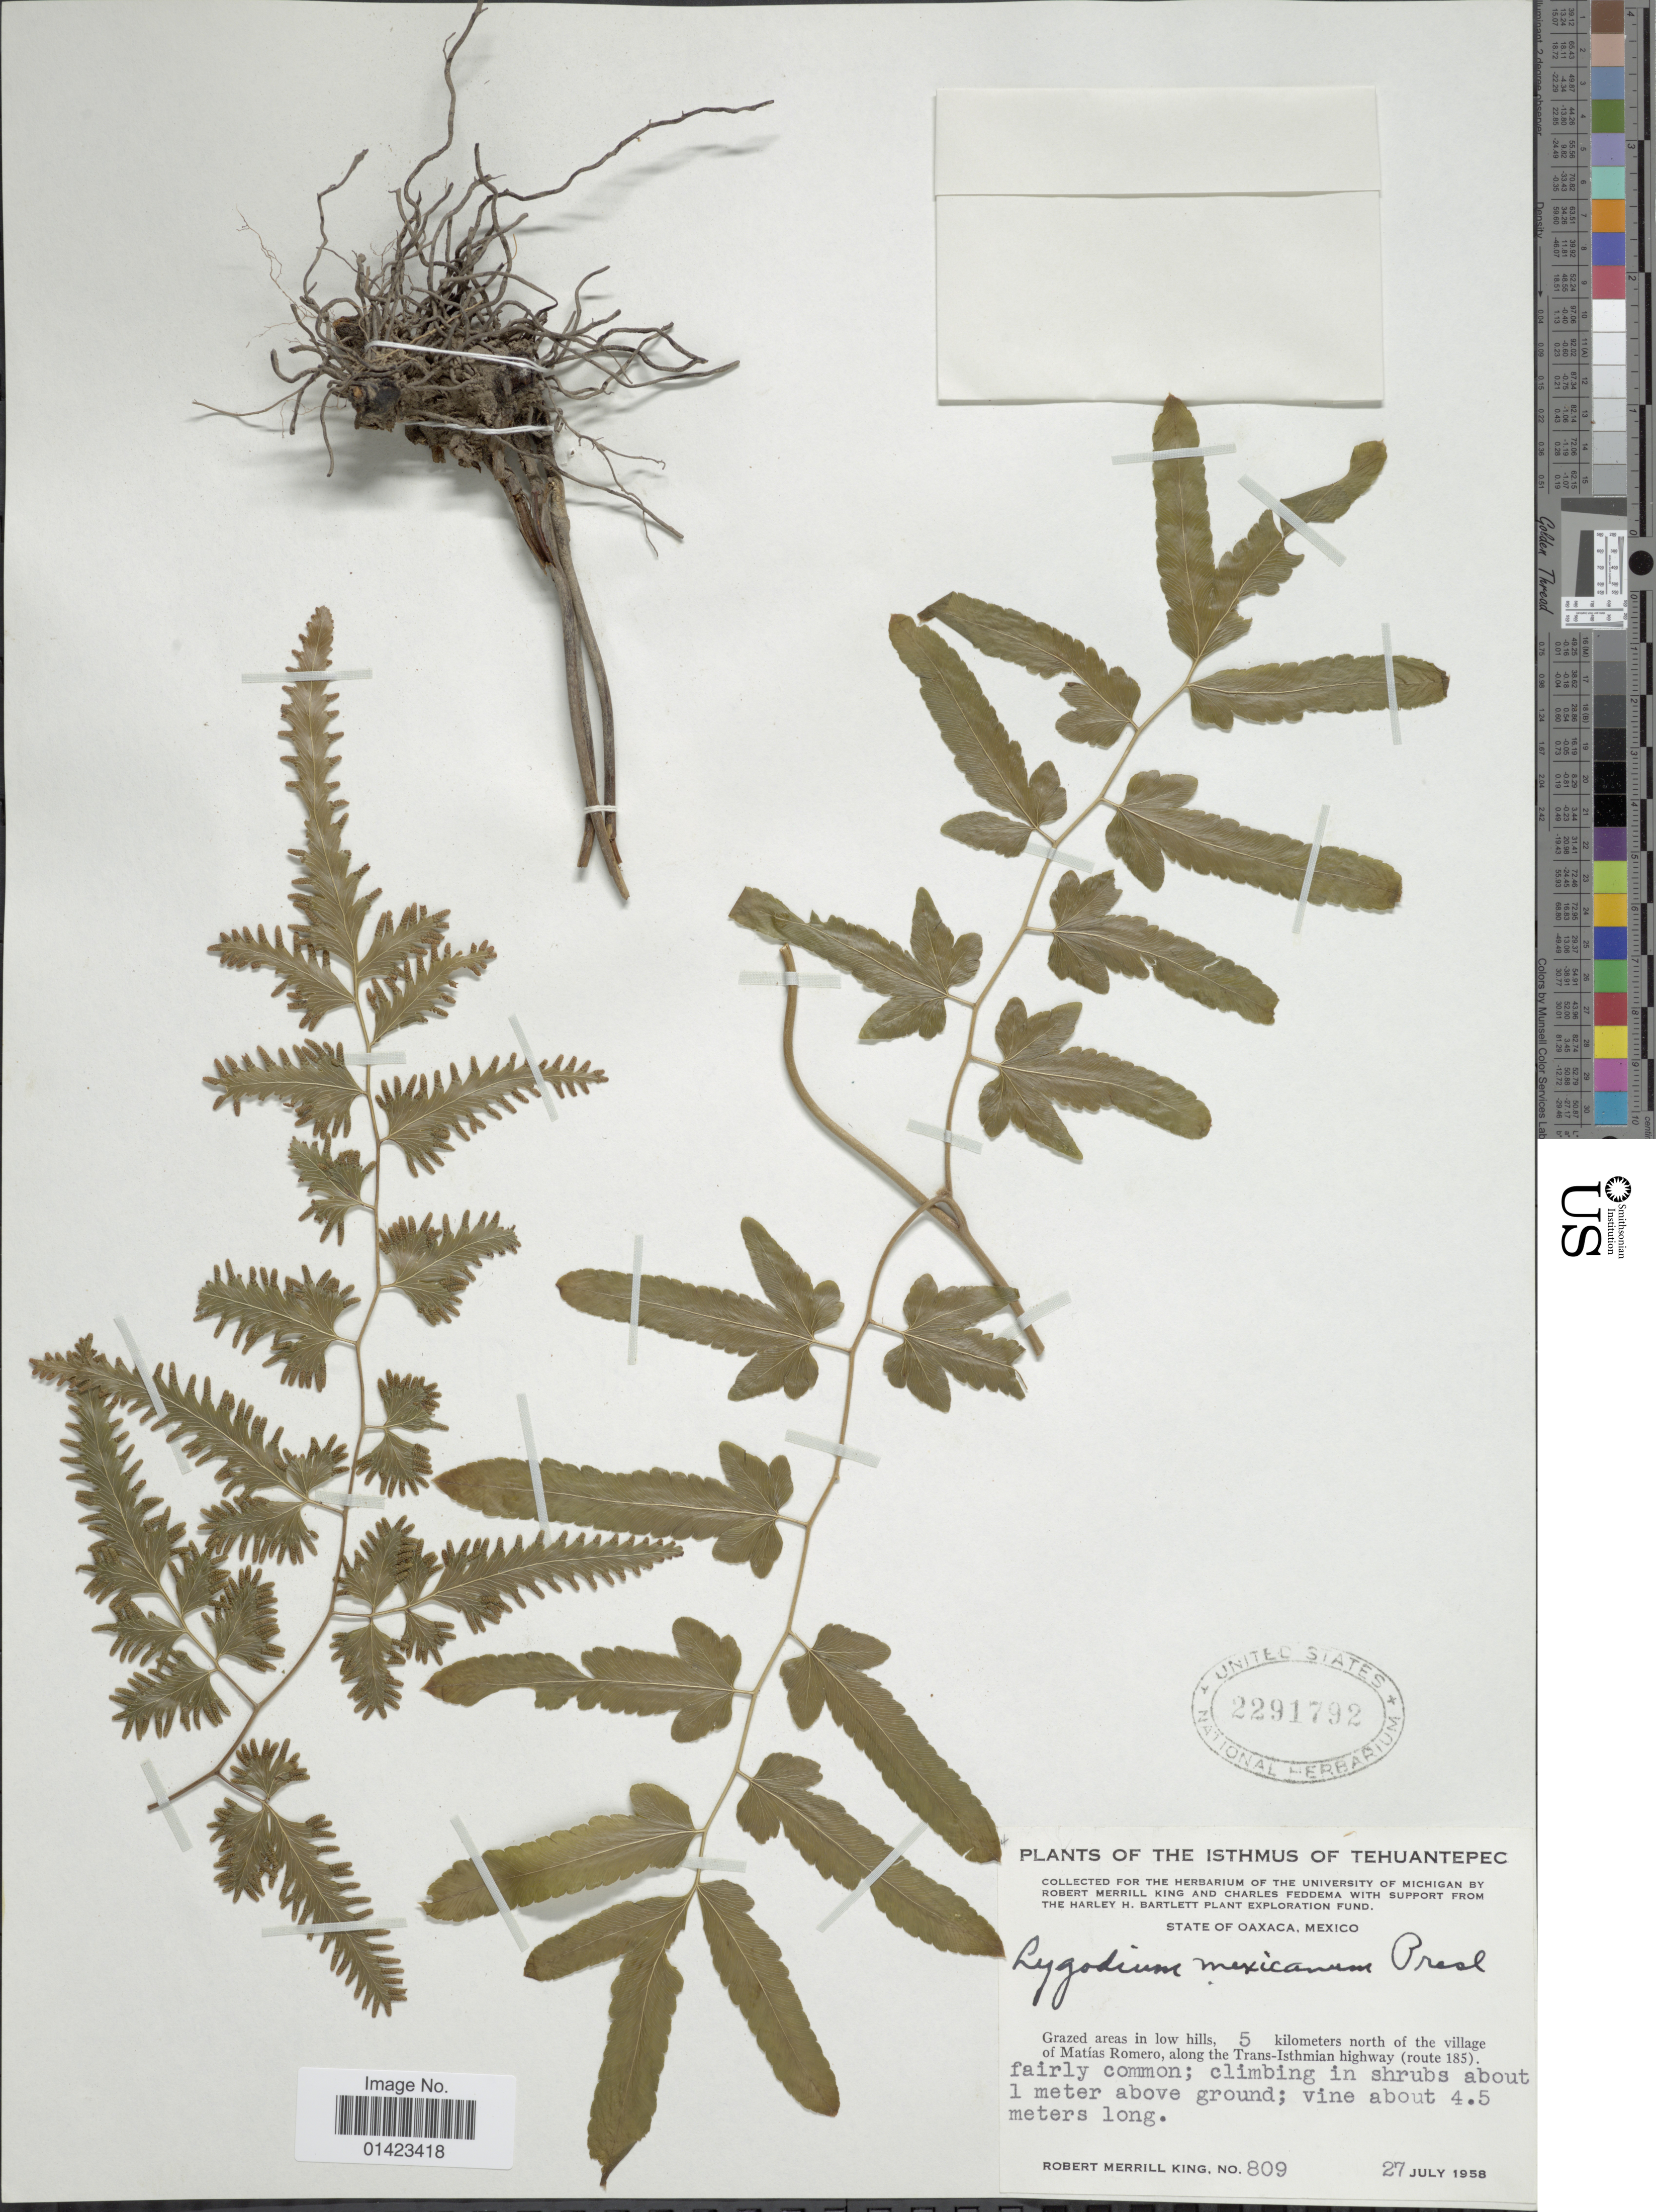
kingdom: Plantae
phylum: Tracheophyta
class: Polypodiopsida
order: Schizaeales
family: Lygodiaceae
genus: Lygodium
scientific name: Lygodium venustum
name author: Sw.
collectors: R. M. King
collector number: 809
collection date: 1958-07-27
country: Mexico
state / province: Oaxaca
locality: State of Oaxaca, Grazed areas in low hills, 5kilometers north of the village of Matías Romero, along the Trans-Isthmian highway(route 185)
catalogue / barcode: US 2291792